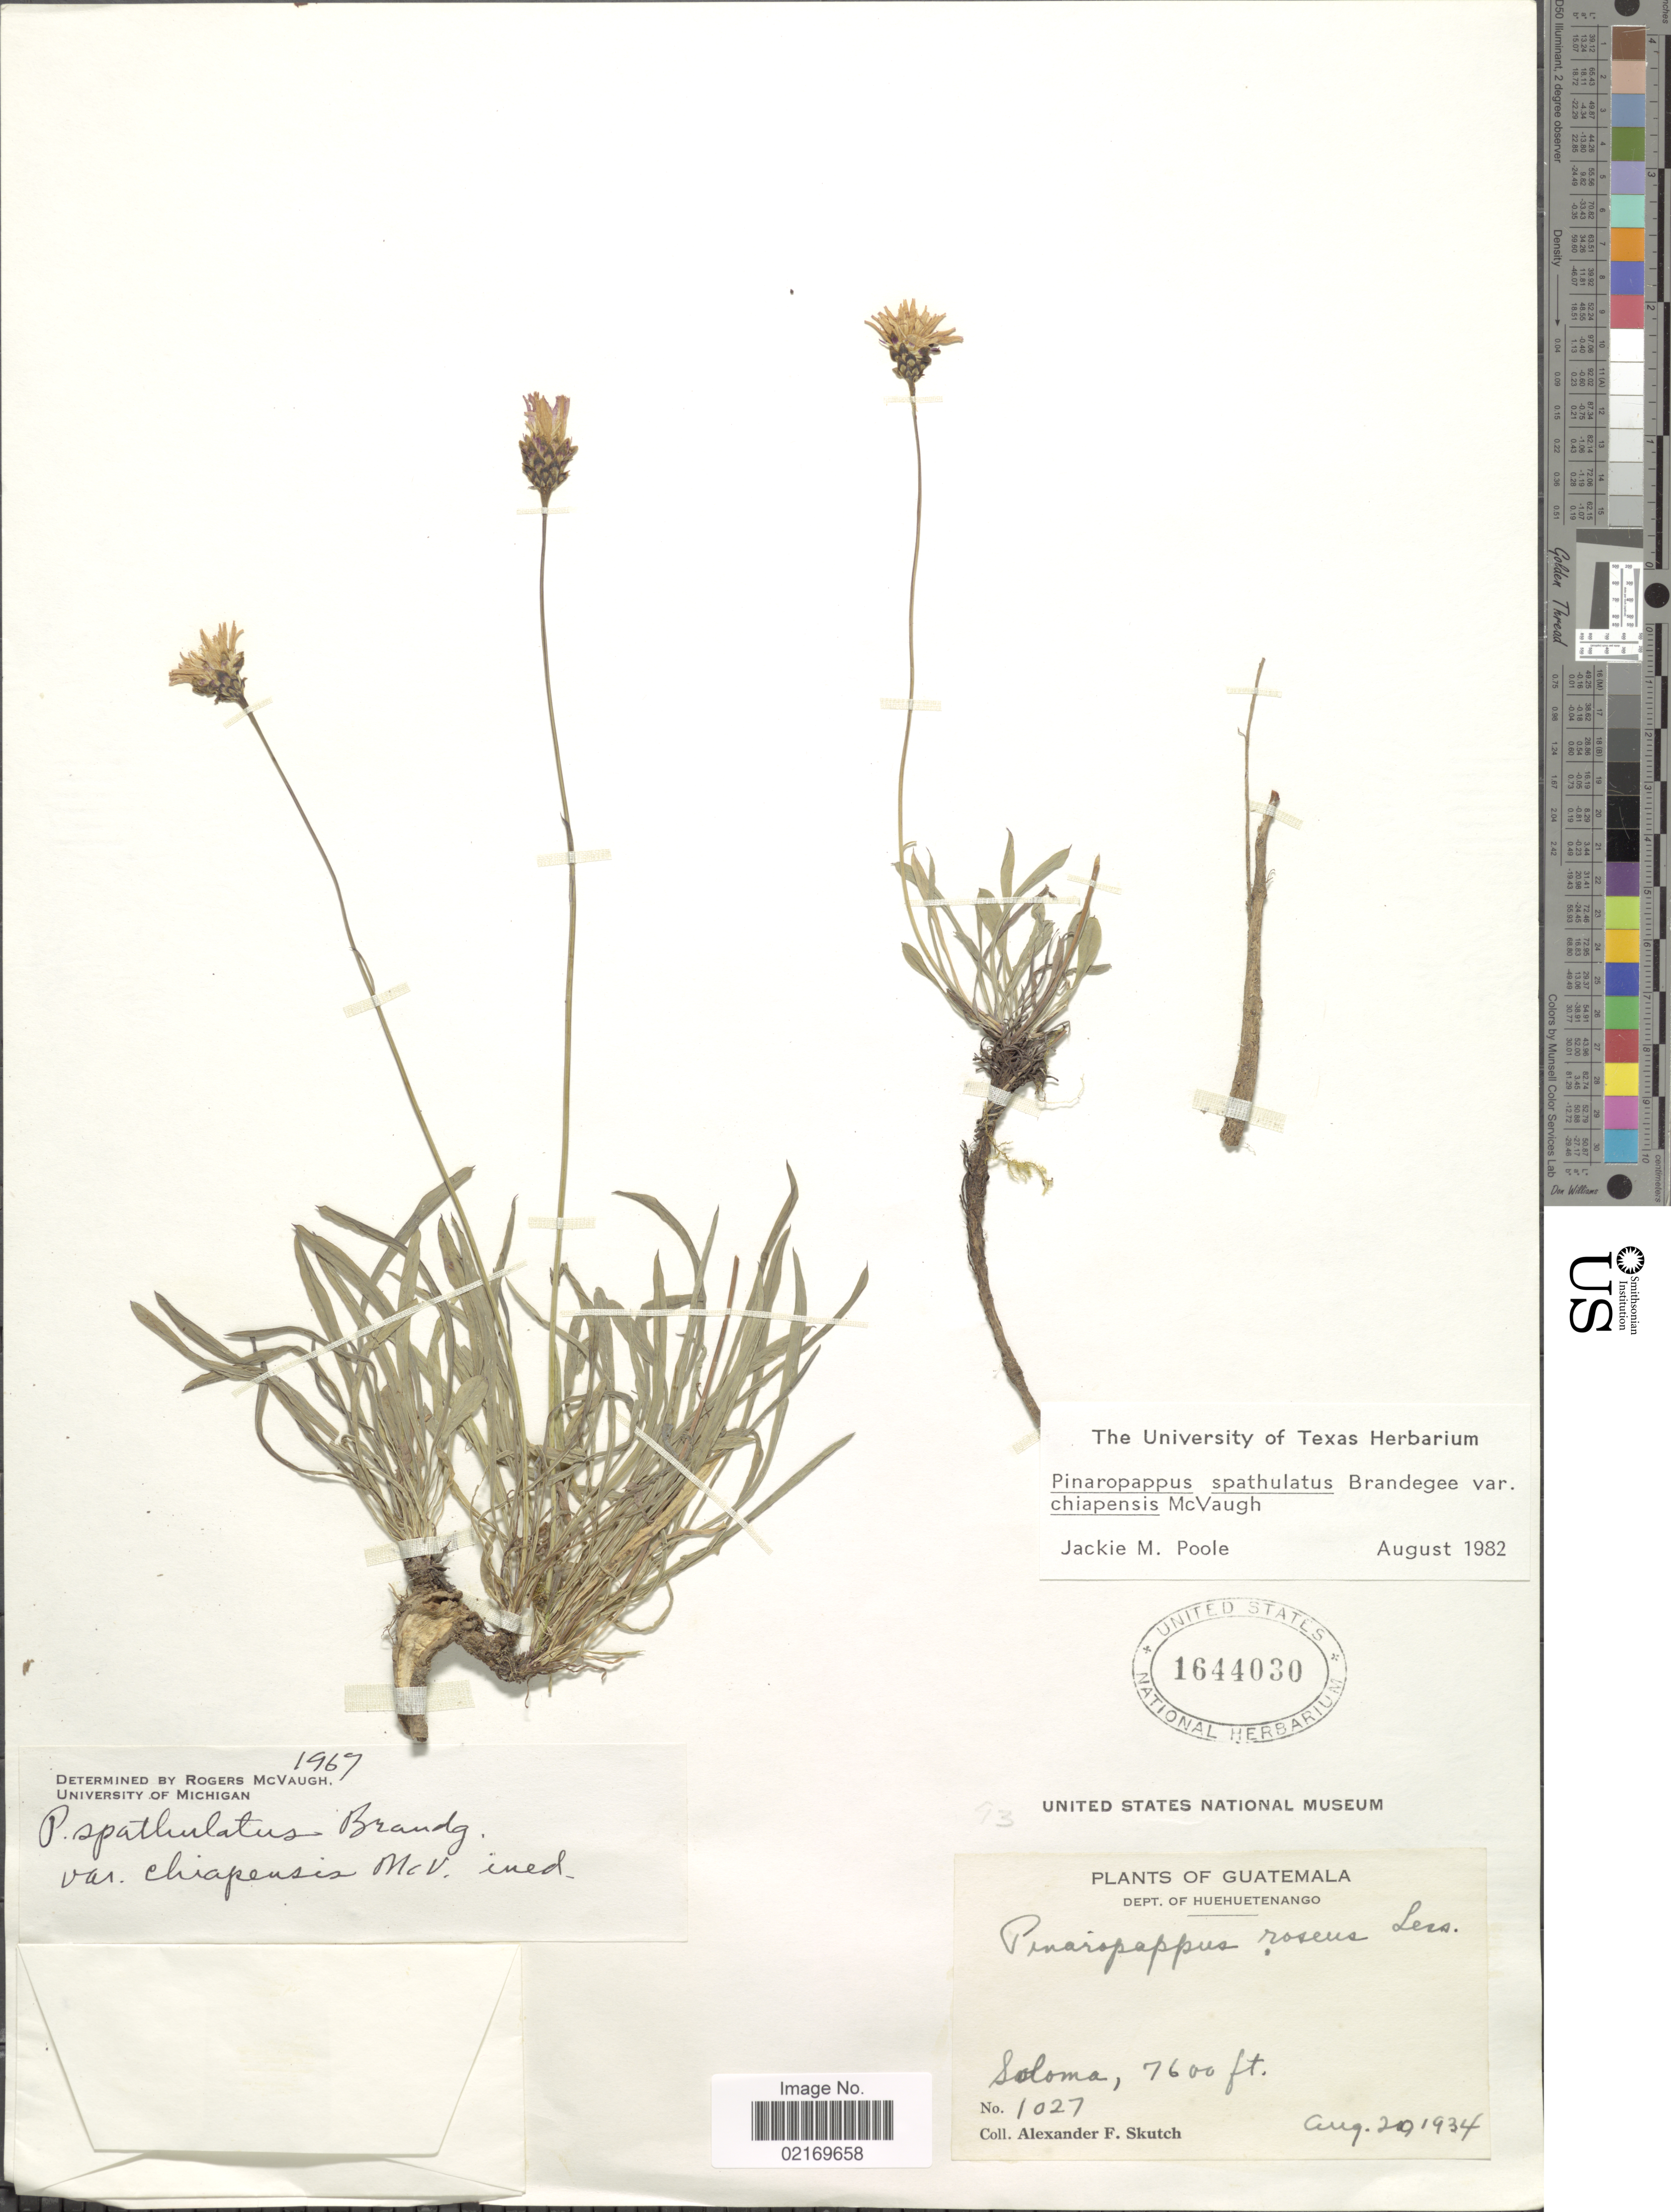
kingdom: Plantae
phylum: Tracheophyta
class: Magnoliopsida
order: Asterales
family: Asteraceae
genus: Pinaropappus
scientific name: Pinaropappus spathulatus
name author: Brandegee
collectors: A. F. Skutch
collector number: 1027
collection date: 1934-08-20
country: Guatemala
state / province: Huehuetenango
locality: Soloma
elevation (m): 2316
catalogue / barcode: US 1644030